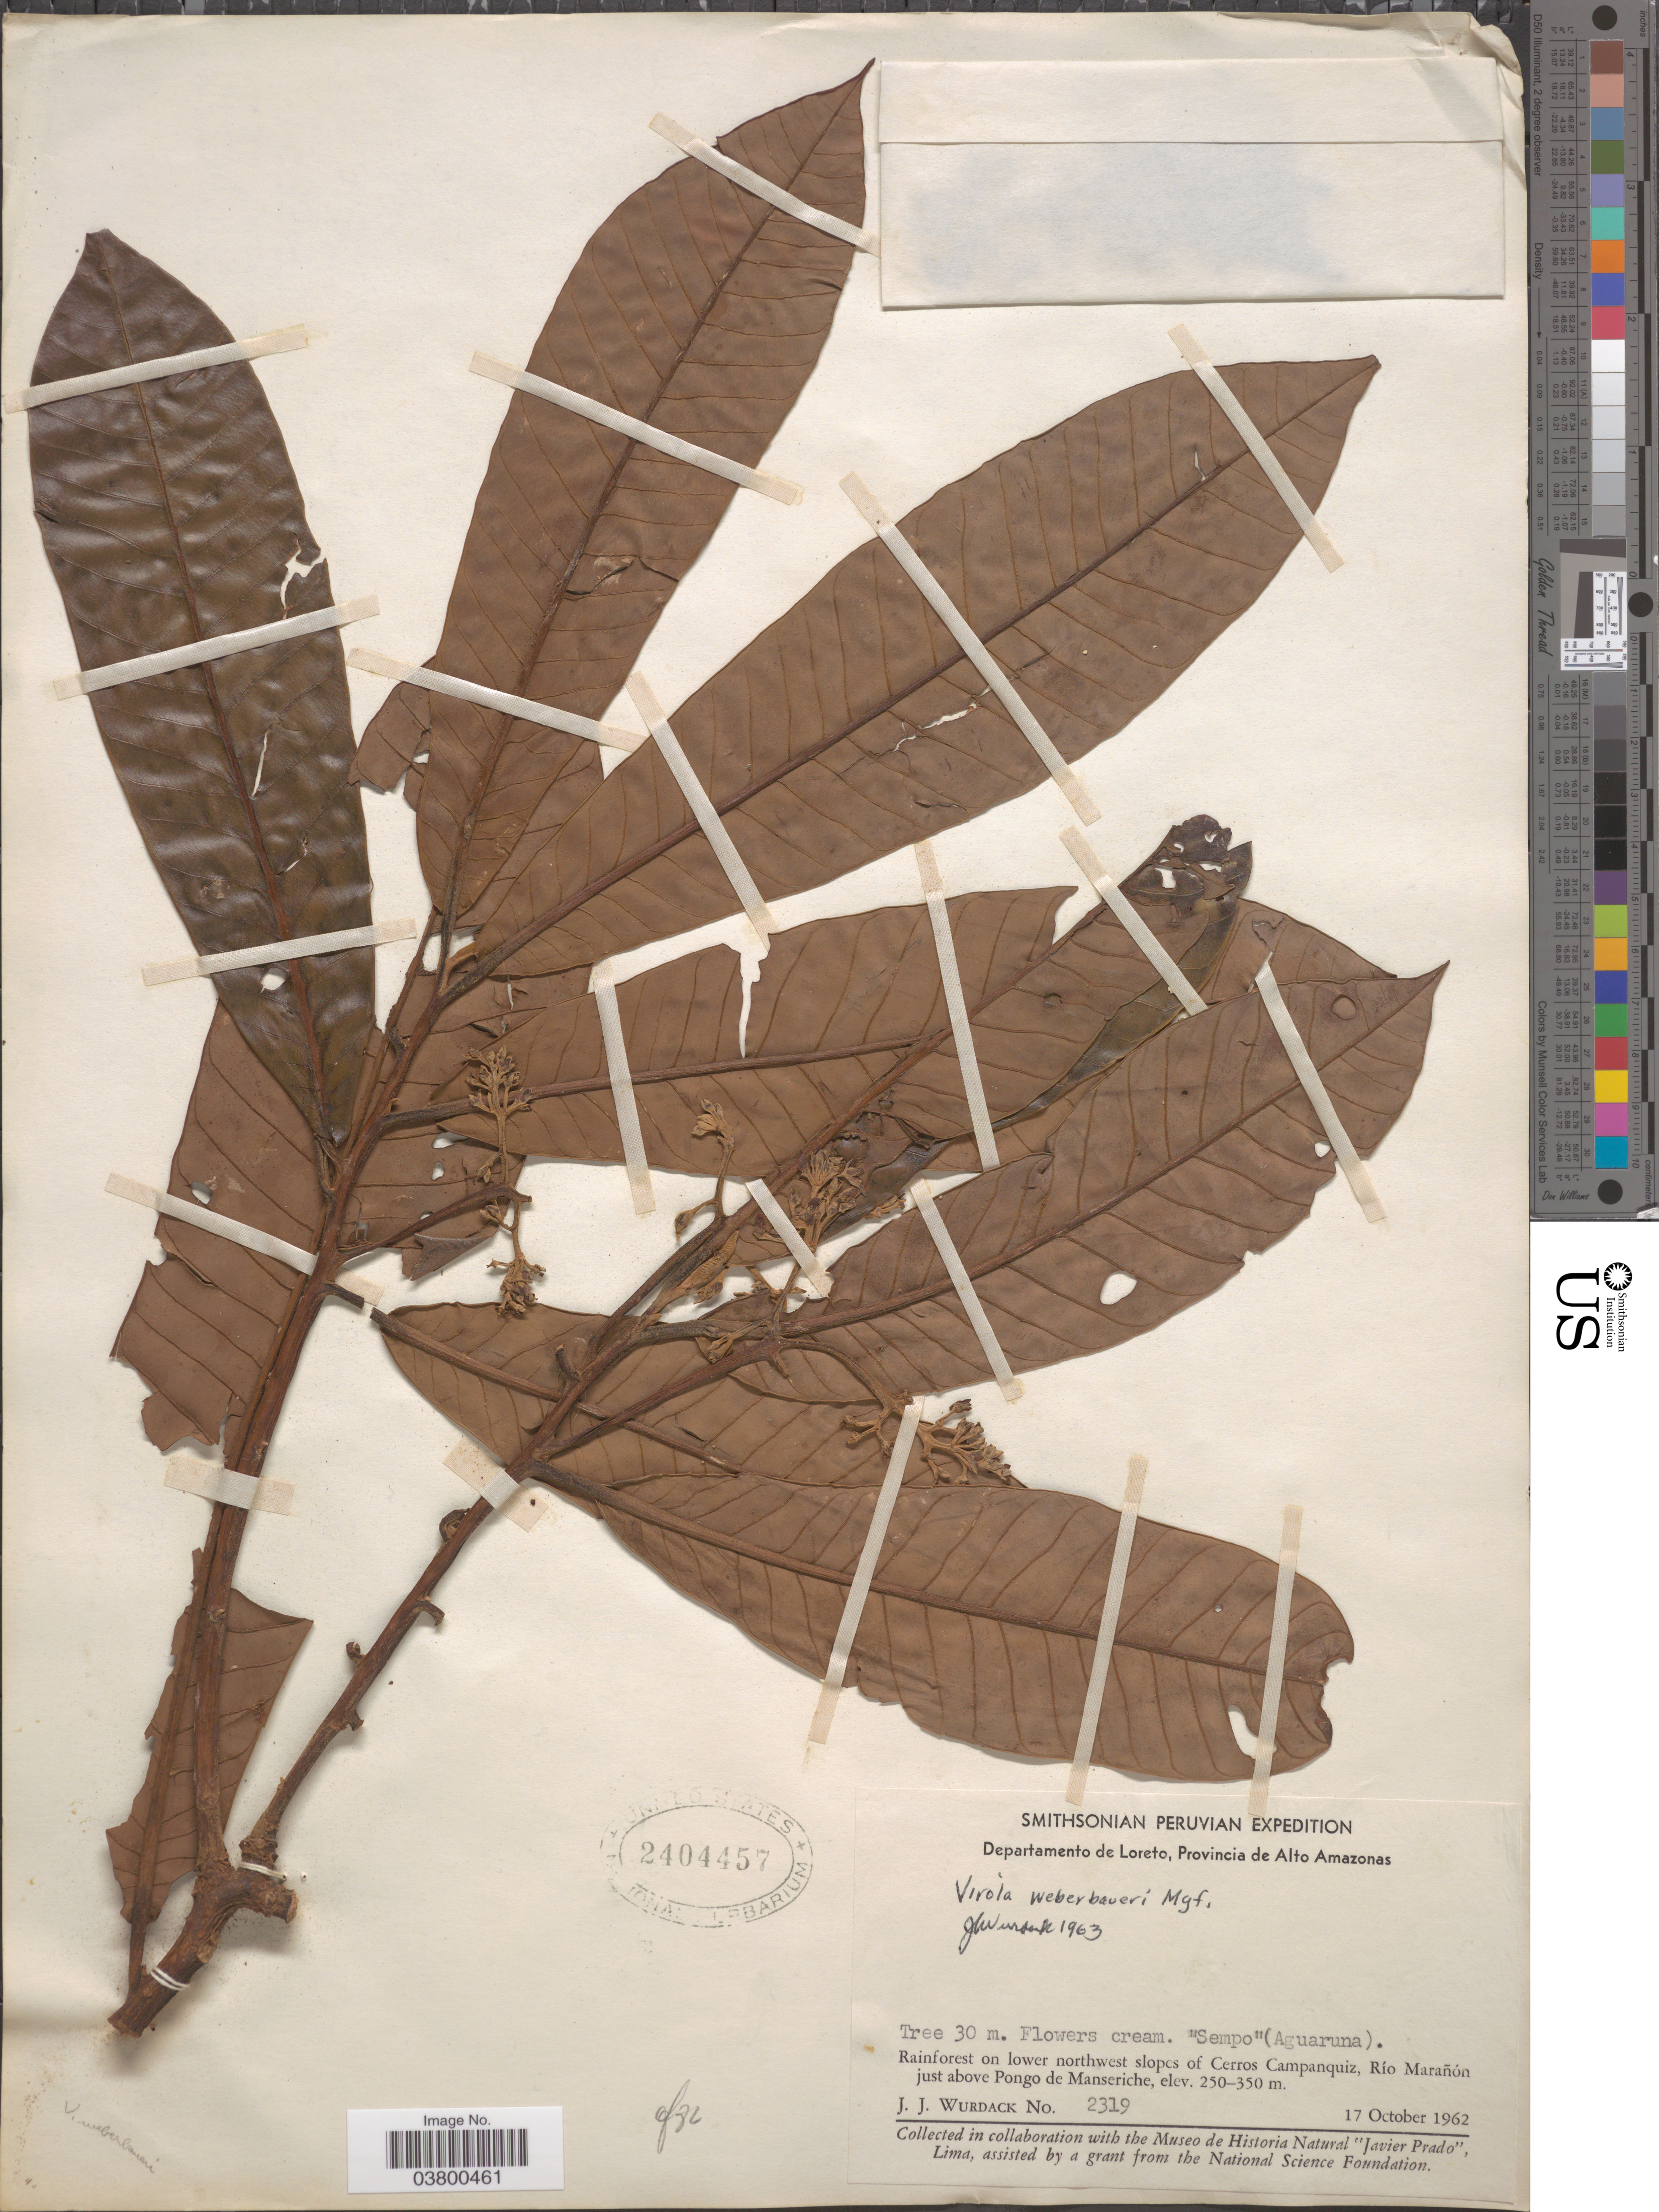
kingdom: Plantae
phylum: Tracheophyta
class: Magnoliopsida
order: Magnoliales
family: Myristicaceae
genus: Virola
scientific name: Virola weberbaueri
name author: Markgr.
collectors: J. J. Wurdack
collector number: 2319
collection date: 1962-10-17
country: Peru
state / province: Loreto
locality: Departamento de Loreto, Provincia de Alto Amazonas. Rainforest on lower northwest slopes of Cerros Campanquiz, Río Marañón just above Pongo de Manseriche.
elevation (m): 250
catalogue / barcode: US 2404457